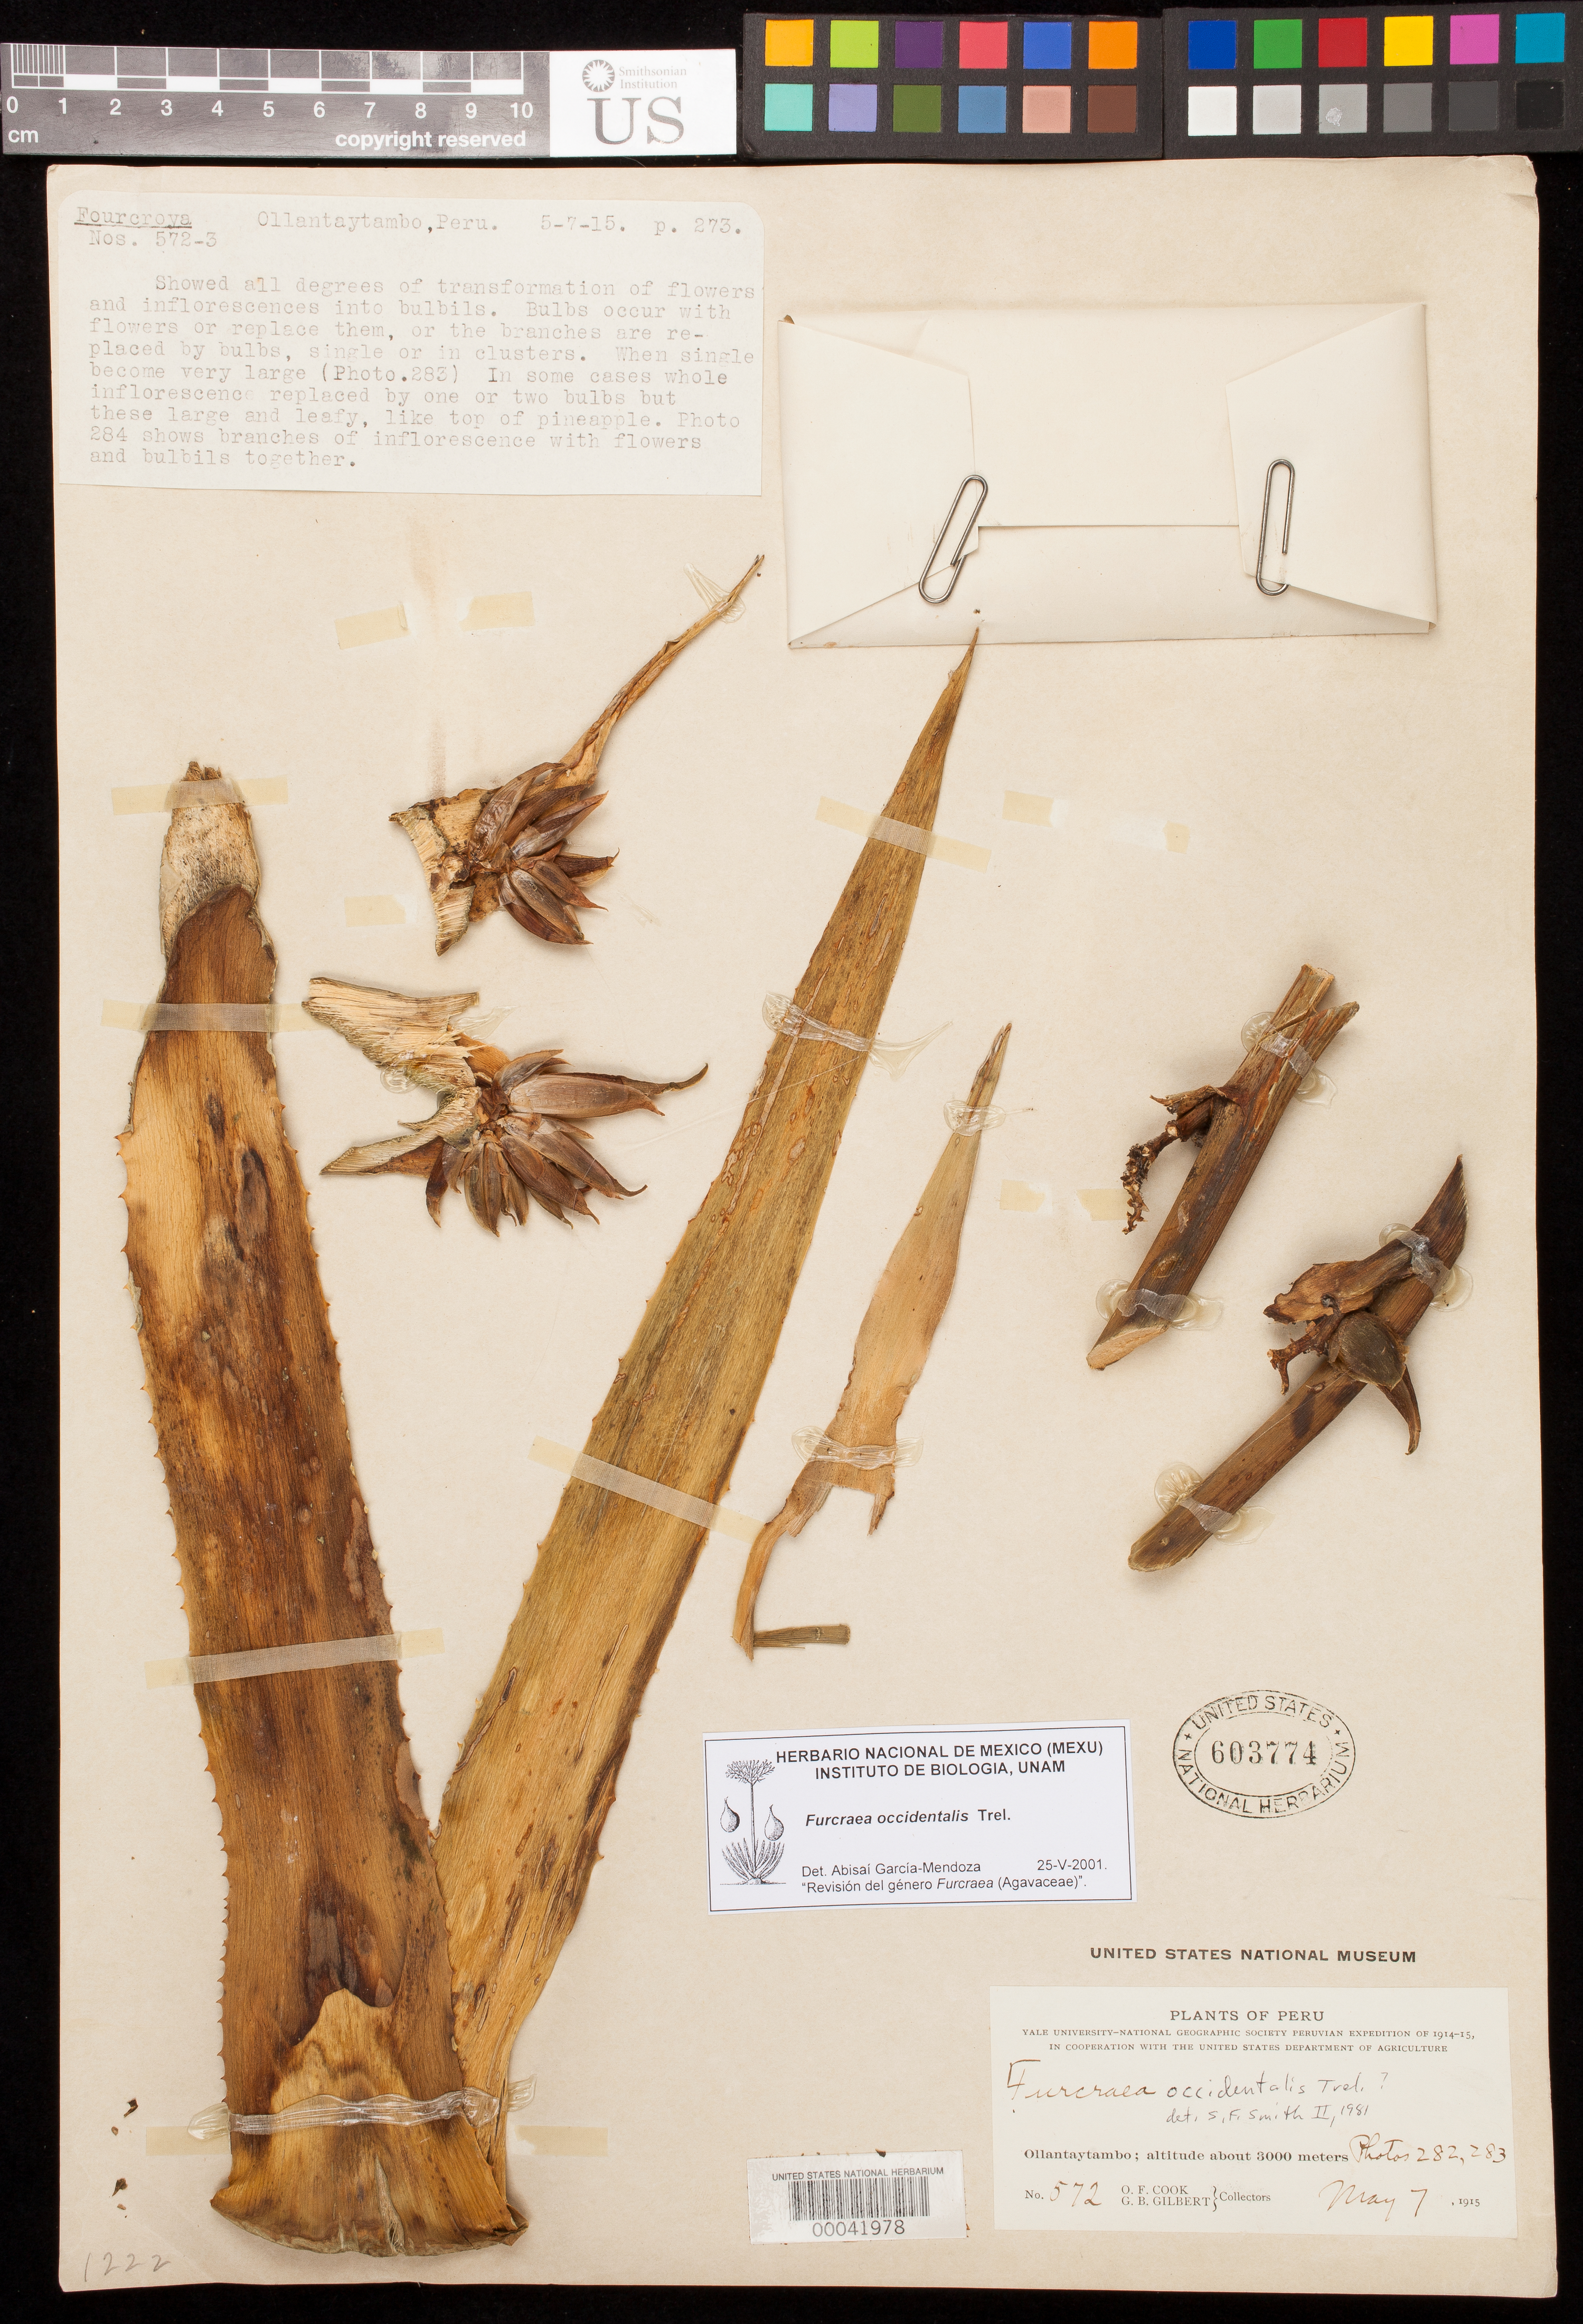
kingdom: Plantae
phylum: Tracheophyta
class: Liliopsida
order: Asparagales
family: Asparagaceae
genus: Furcraea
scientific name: Furcraea occidentalis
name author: Trel.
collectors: O. F. Cook & G. B. Gilbert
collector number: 572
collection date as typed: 07 May 1915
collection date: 1915-05-07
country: Peru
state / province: Cusco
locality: Ollantaytambo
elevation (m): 3000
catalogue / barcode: US 603774